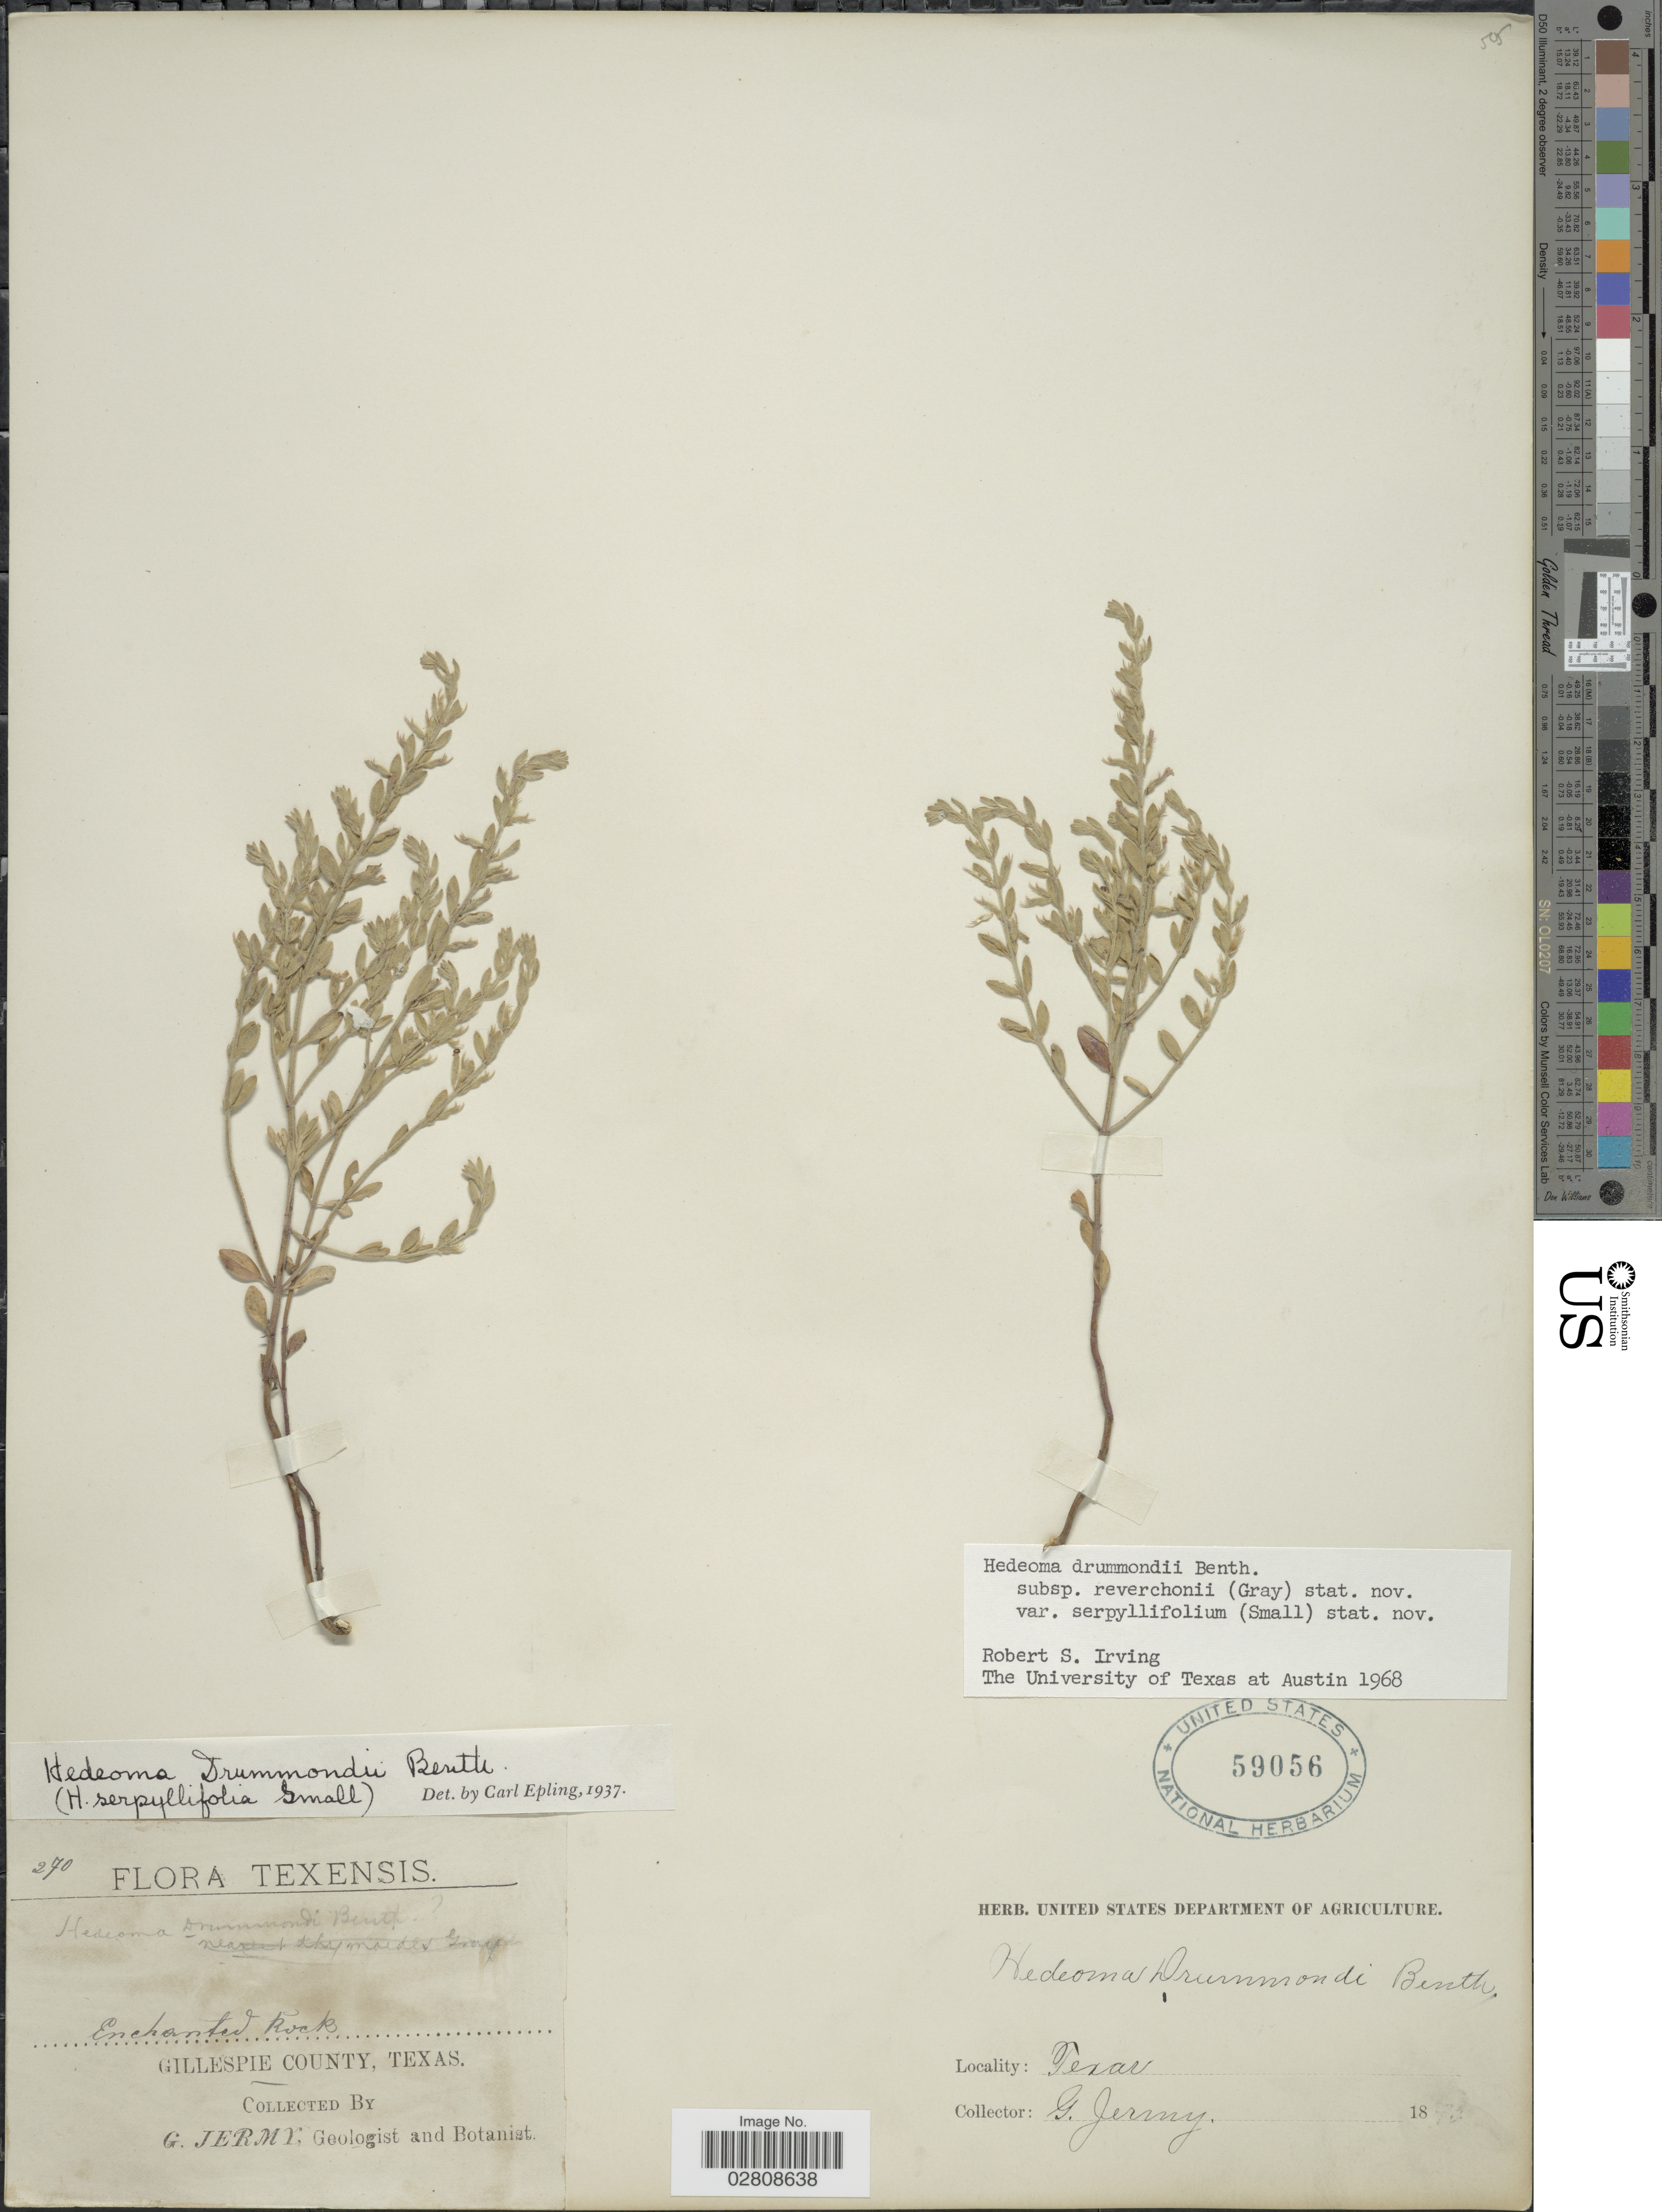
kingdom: Plantae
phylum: Tracheophyta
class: Magnoliopsida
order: Lamiales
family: Lamiaceae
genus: Hedeoma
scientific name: Hedeoma drummondii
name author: Benth.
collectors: G. Jermy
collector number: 270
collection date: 1873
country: United States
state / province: Texas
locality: Echanted Rock. Gillespie County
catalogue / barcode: US 59056